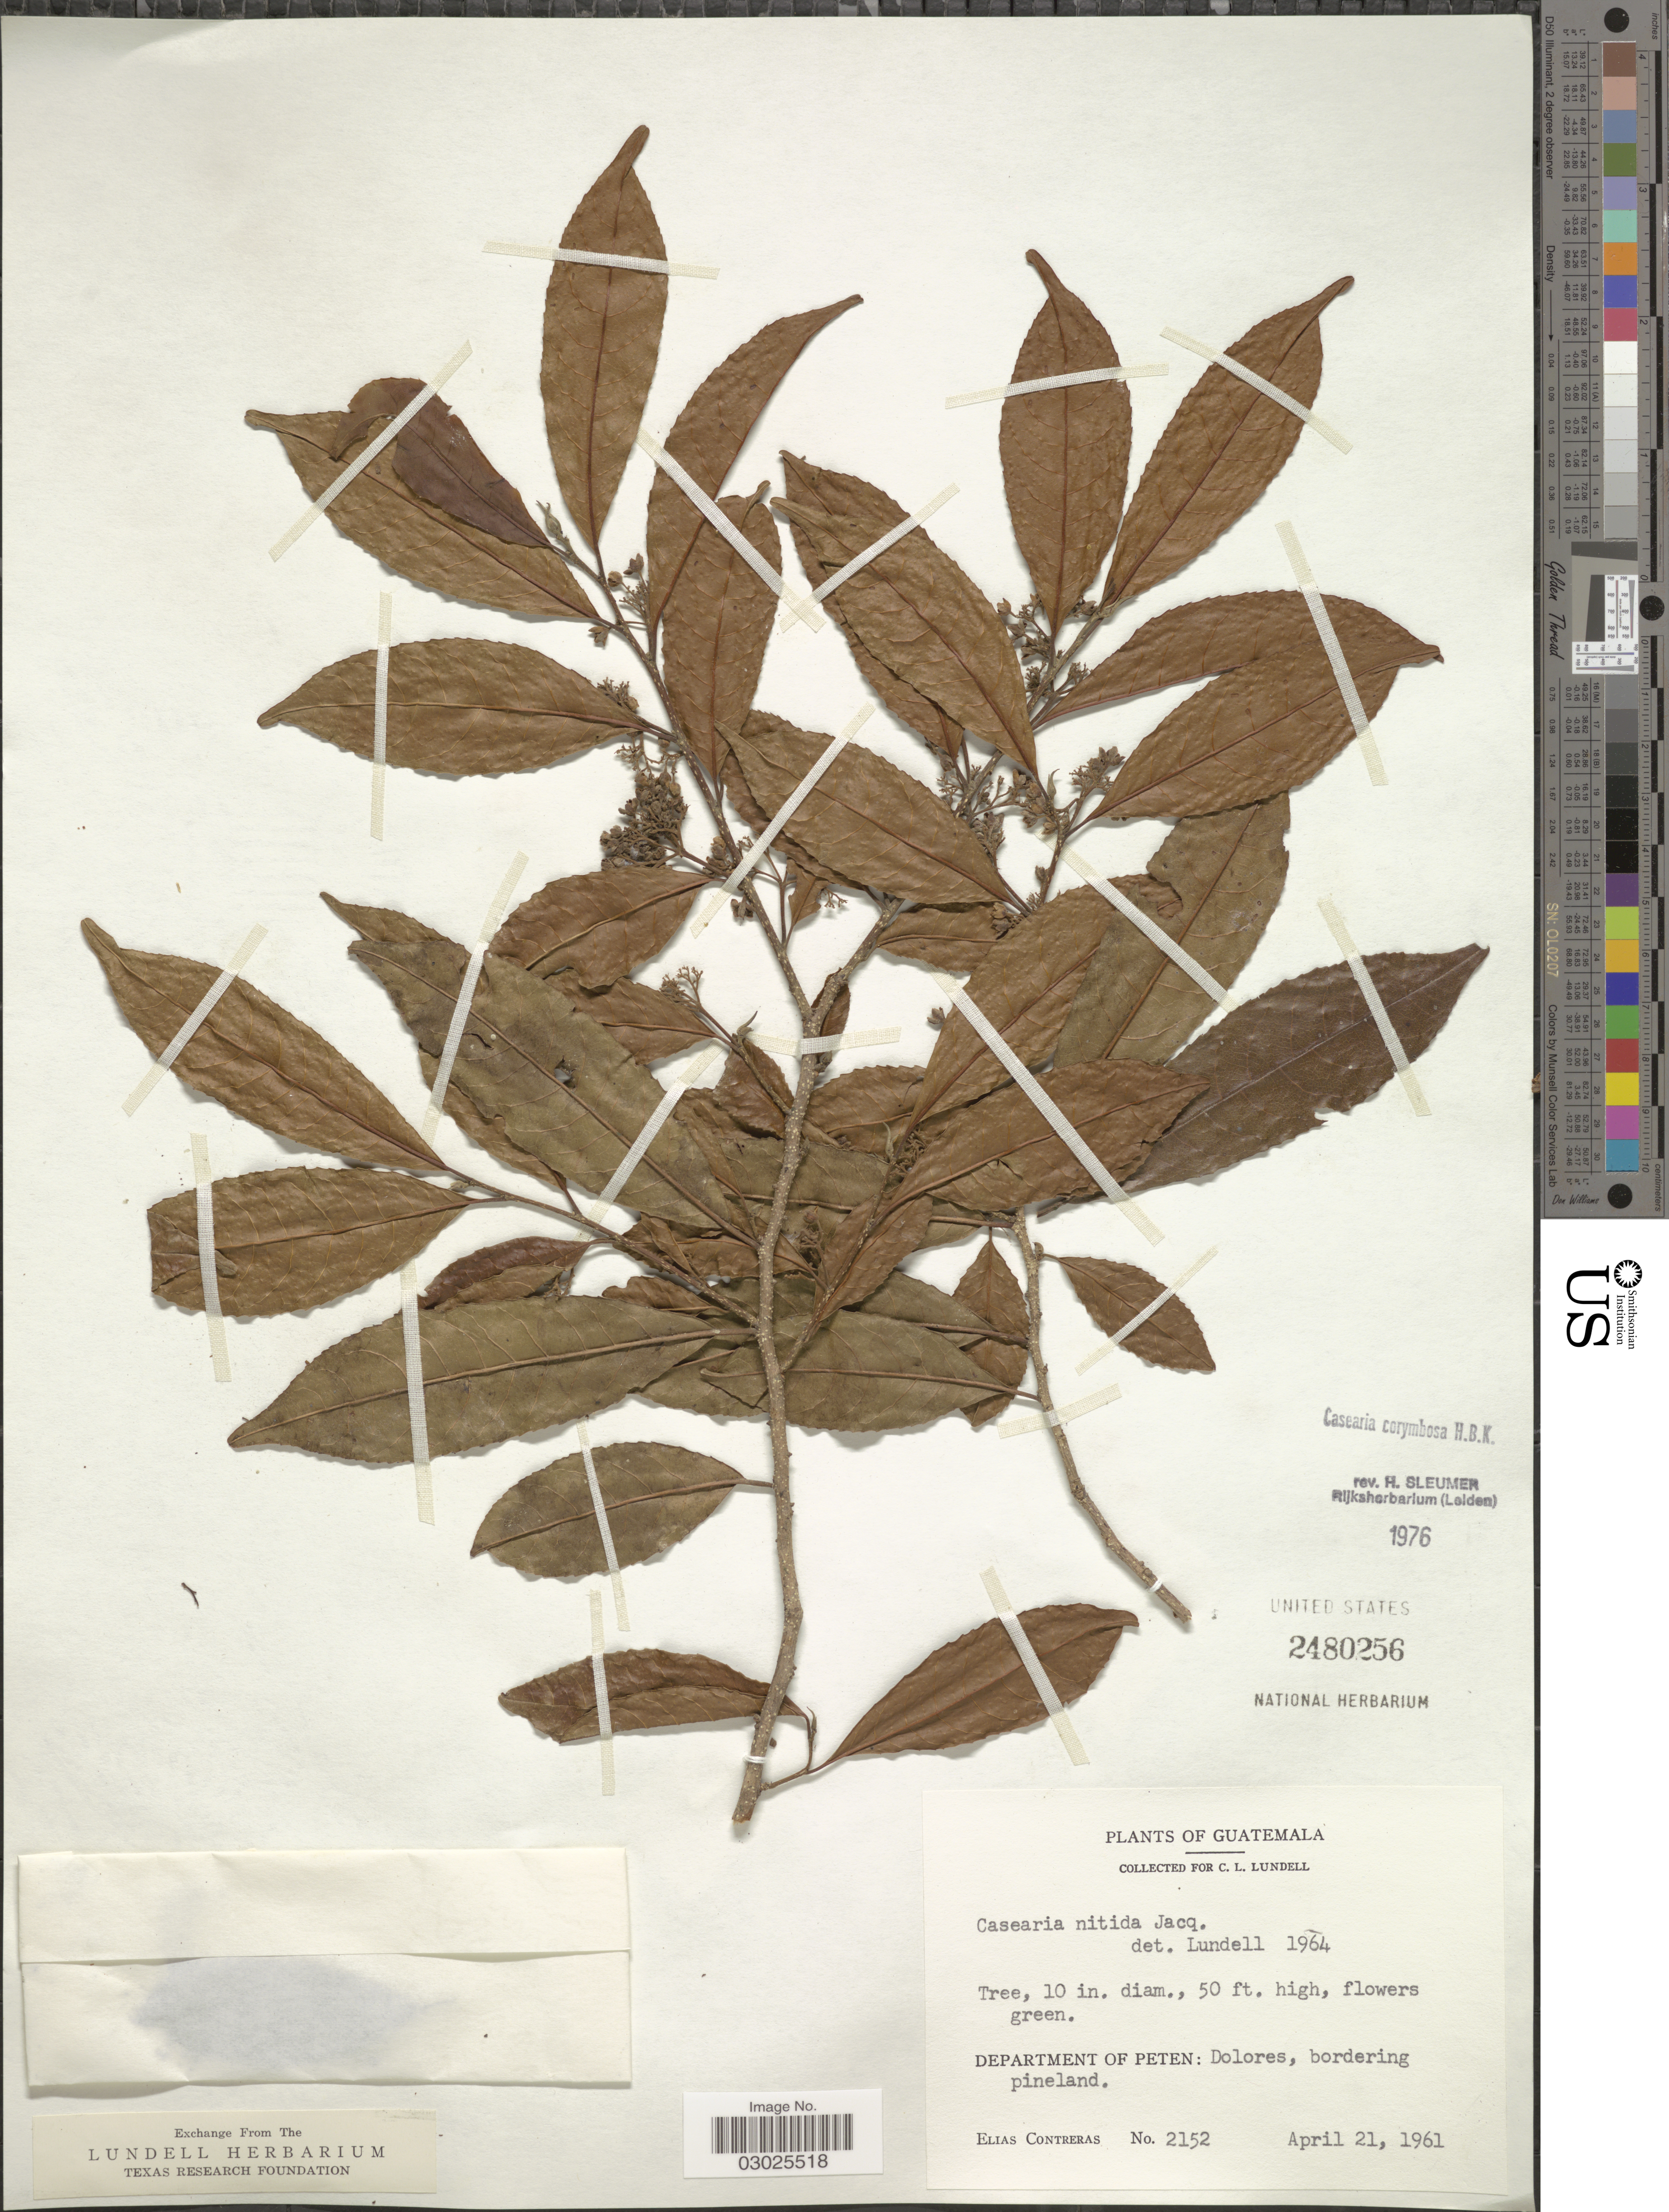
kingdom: Plantae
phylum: Tracheophyta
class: Magnoliopsida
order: Malpighiales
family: Salicaceae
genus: Casearia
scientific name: Casearia corymbosa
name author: Kunth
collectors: E. Contreras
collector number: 2152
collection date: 1961-04-21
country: Guatemala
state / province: El Petén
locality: Department of Peten: Dolores, bordering pineland.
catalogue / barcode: US 2480256